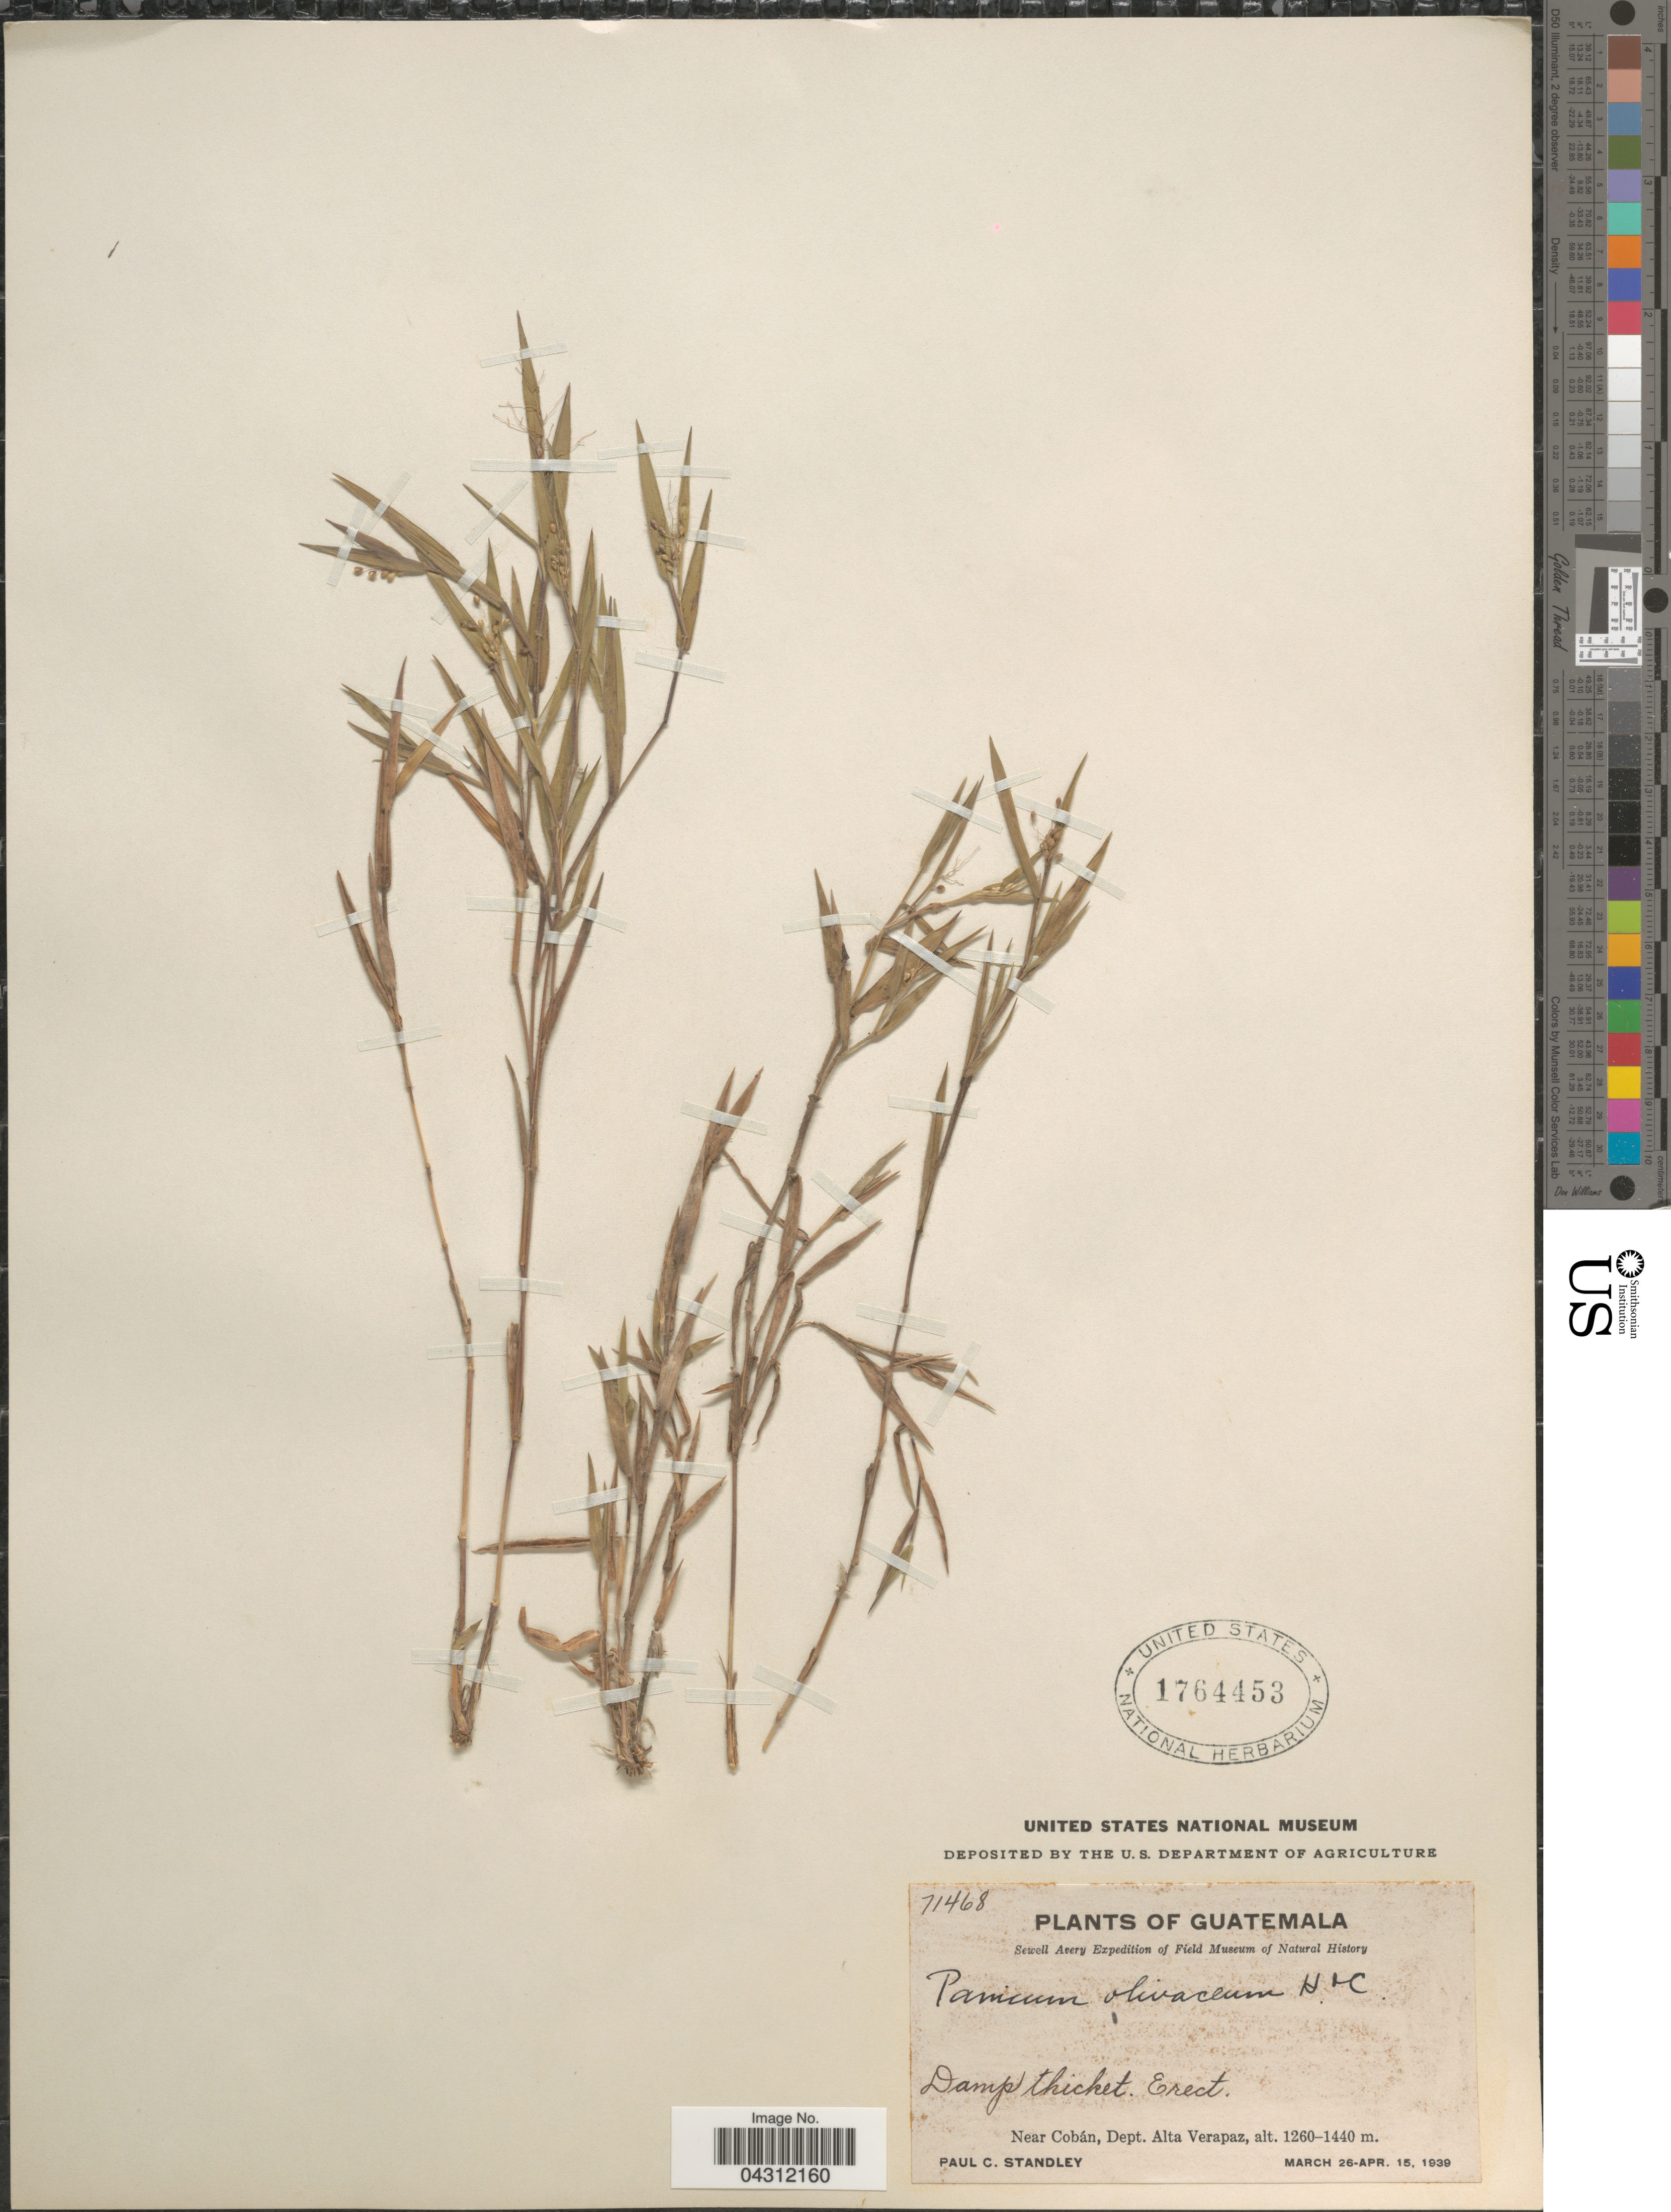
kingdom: Plantae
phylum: Tracheophyta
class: Liliopsida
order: Poales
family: Poaceae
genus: Dichanthelium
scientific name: Dichanthelium acuminatum var. acuminatum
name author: (Sw.) Gould & C.A. Clark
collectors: P. C. Standley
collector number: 71468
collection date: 1939-03-26/1939-04-15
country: Guatemala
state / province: Alta Verapaz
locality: Sewell Avery Expedition of Field Museum of Natural History. Near Cobán, Dept. Alta Verapaz.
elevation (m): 1260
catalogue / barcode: US 1764453